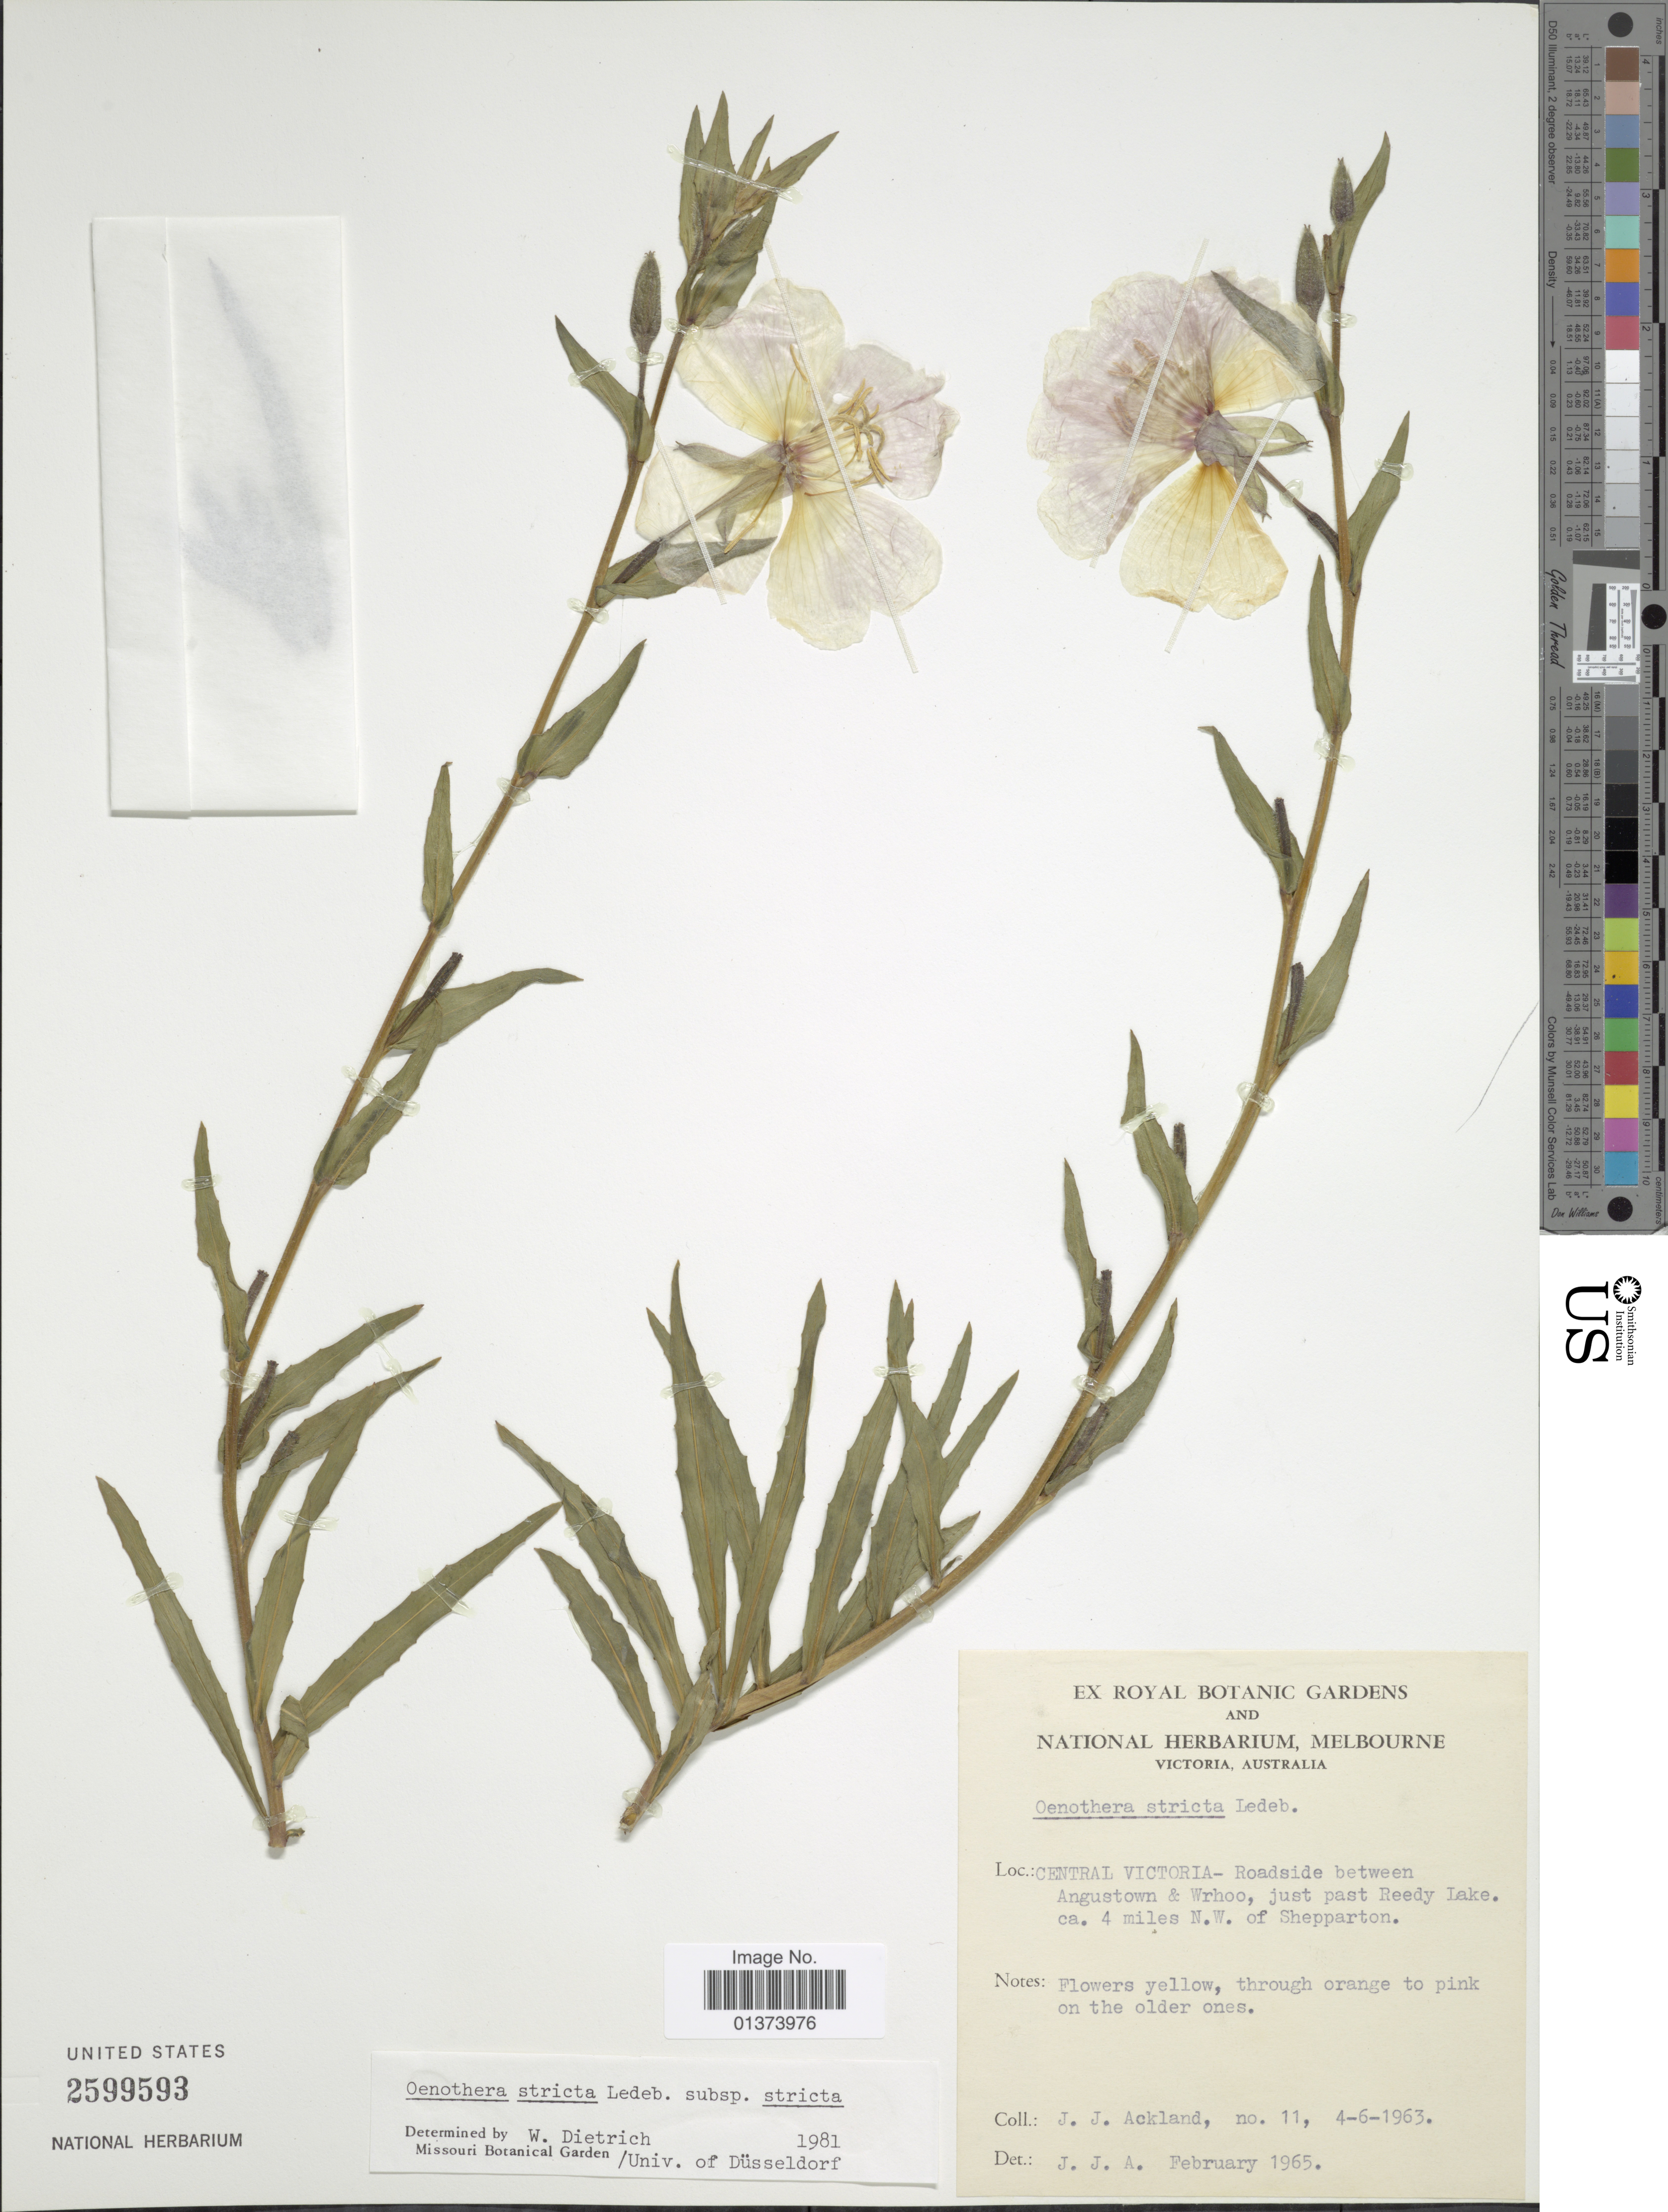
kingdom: Plantae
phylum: Tracheophyta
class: Magnoliopsida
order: Myrtales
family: Onagraceae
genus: Oenothera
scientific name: Oenothera stricta subsp. stricta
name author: Ledeb. ex Link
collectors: J. J. Ackland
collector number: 11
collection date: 1963-06-04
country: Australia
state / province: Victoria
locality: Central Victoria - Roadside between Angustown & Wrhoo, just past Reedy Lake, ca. 4 miles N.W. of Shepparton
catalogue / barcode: US 2599593